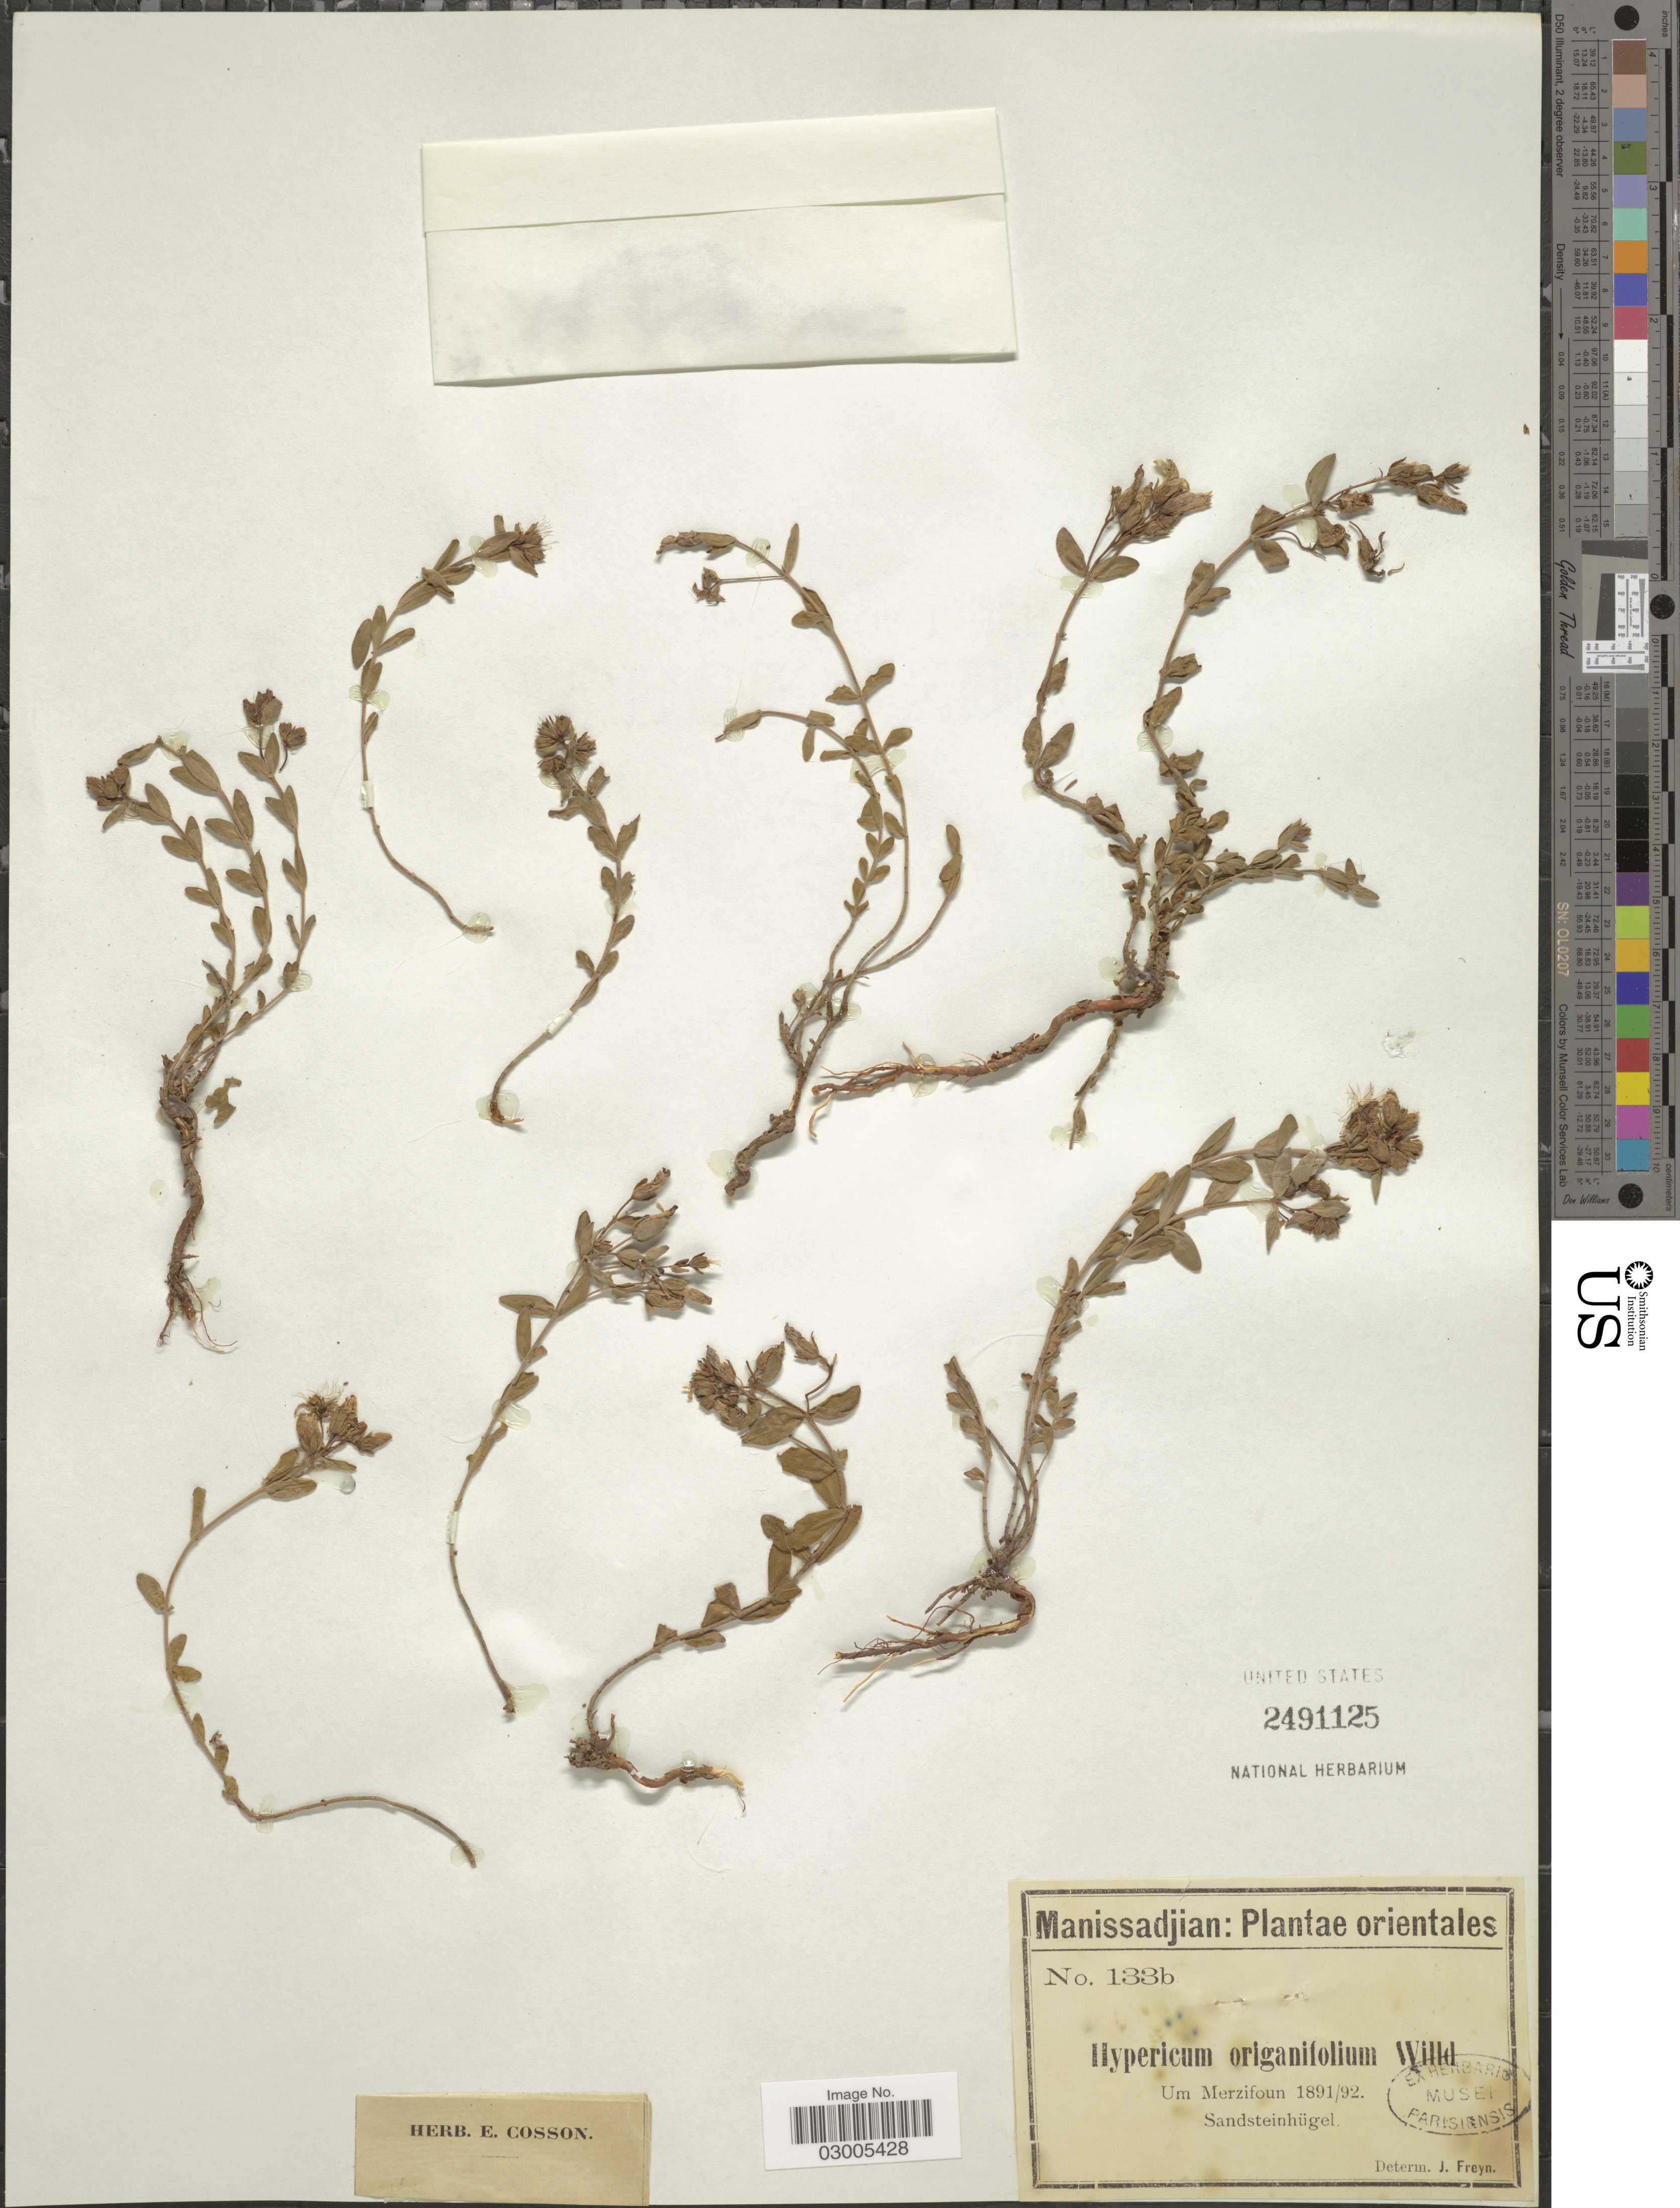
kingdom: Plantae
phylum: Tracheophyta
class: Magnoliopsida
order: Malpighiales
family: Hypericaceae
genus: Hypericum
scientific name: Hypericum origanifolium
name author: Willd.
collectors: -. Manissadjian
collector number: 133b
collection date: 1891/1892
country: Turkey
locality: Orientales. Um Merzifoum. Sandsteinhügel.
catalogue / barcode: US 2491125